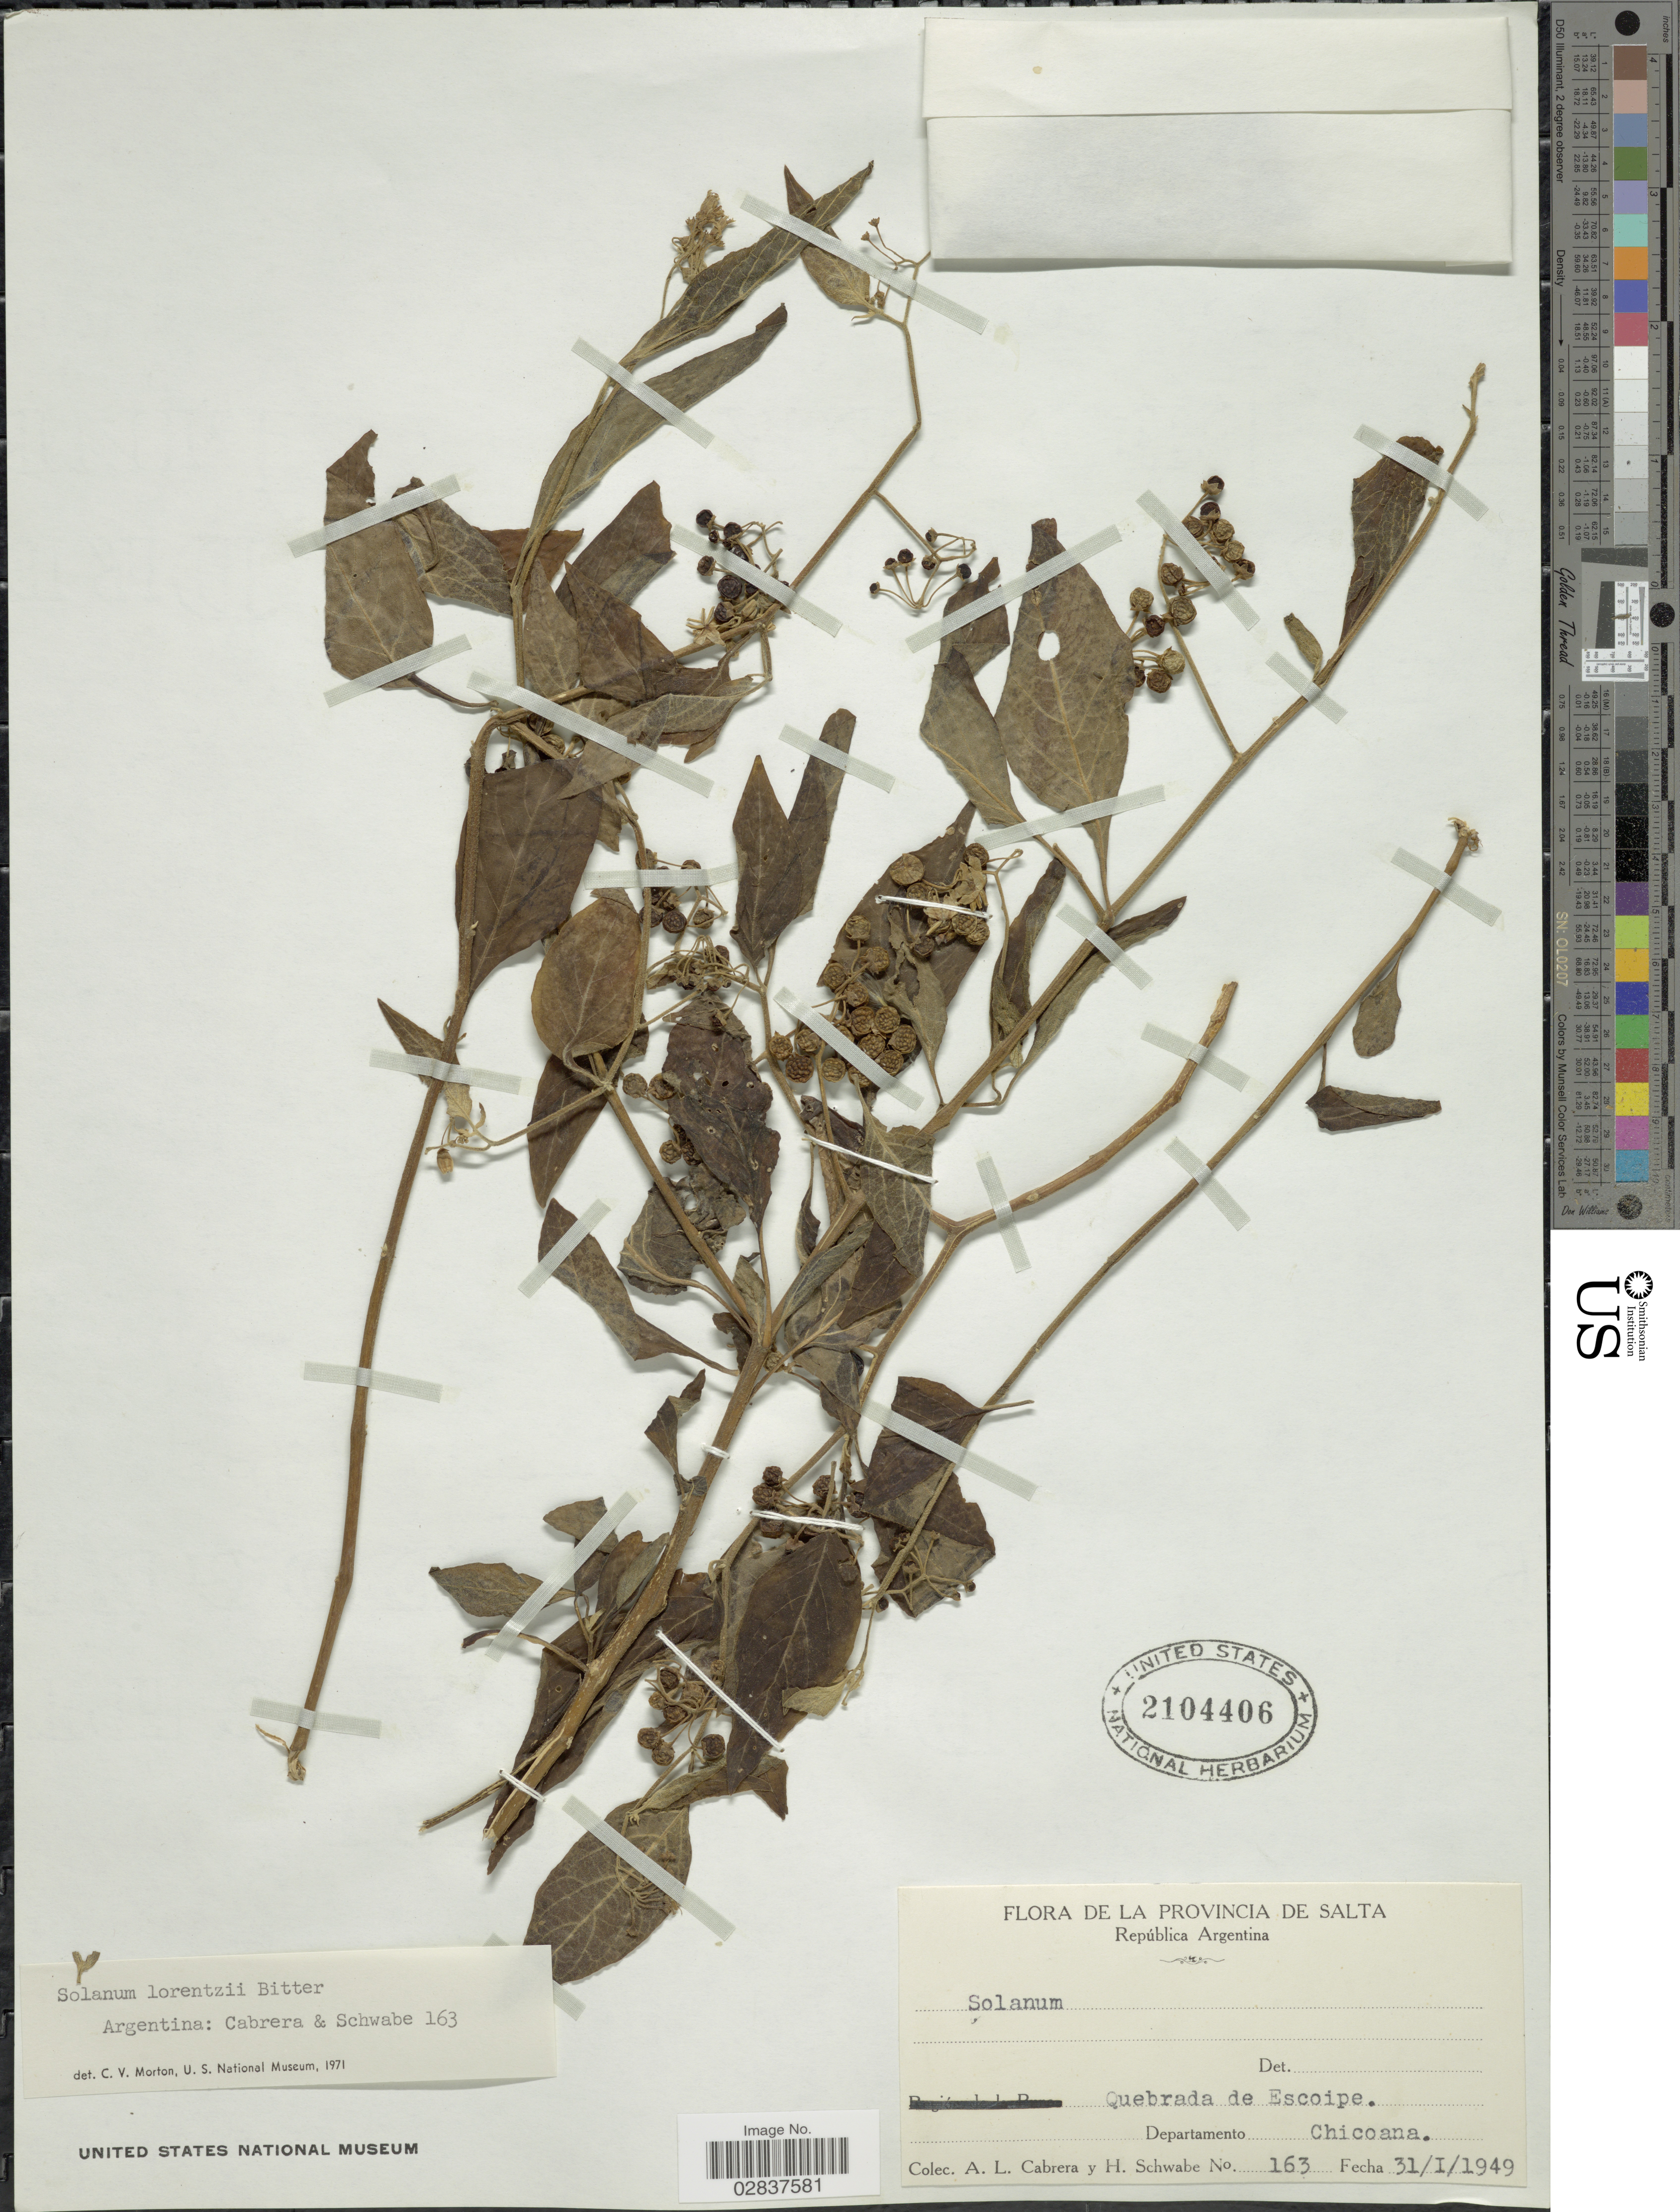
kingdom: Plantae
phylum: Tracheophyta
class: Magnoliopsida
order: Solanales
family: Solanaceae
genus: Solanum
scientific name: Solanum lorentzii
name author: Bitter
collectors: A. L. Cabrera & H. Schwabe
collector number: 163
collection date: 1949-01-31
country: Argentina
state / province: Salta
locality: Quebrada de Escoipe. Departamento Chicoana.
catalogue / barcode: US 2104406